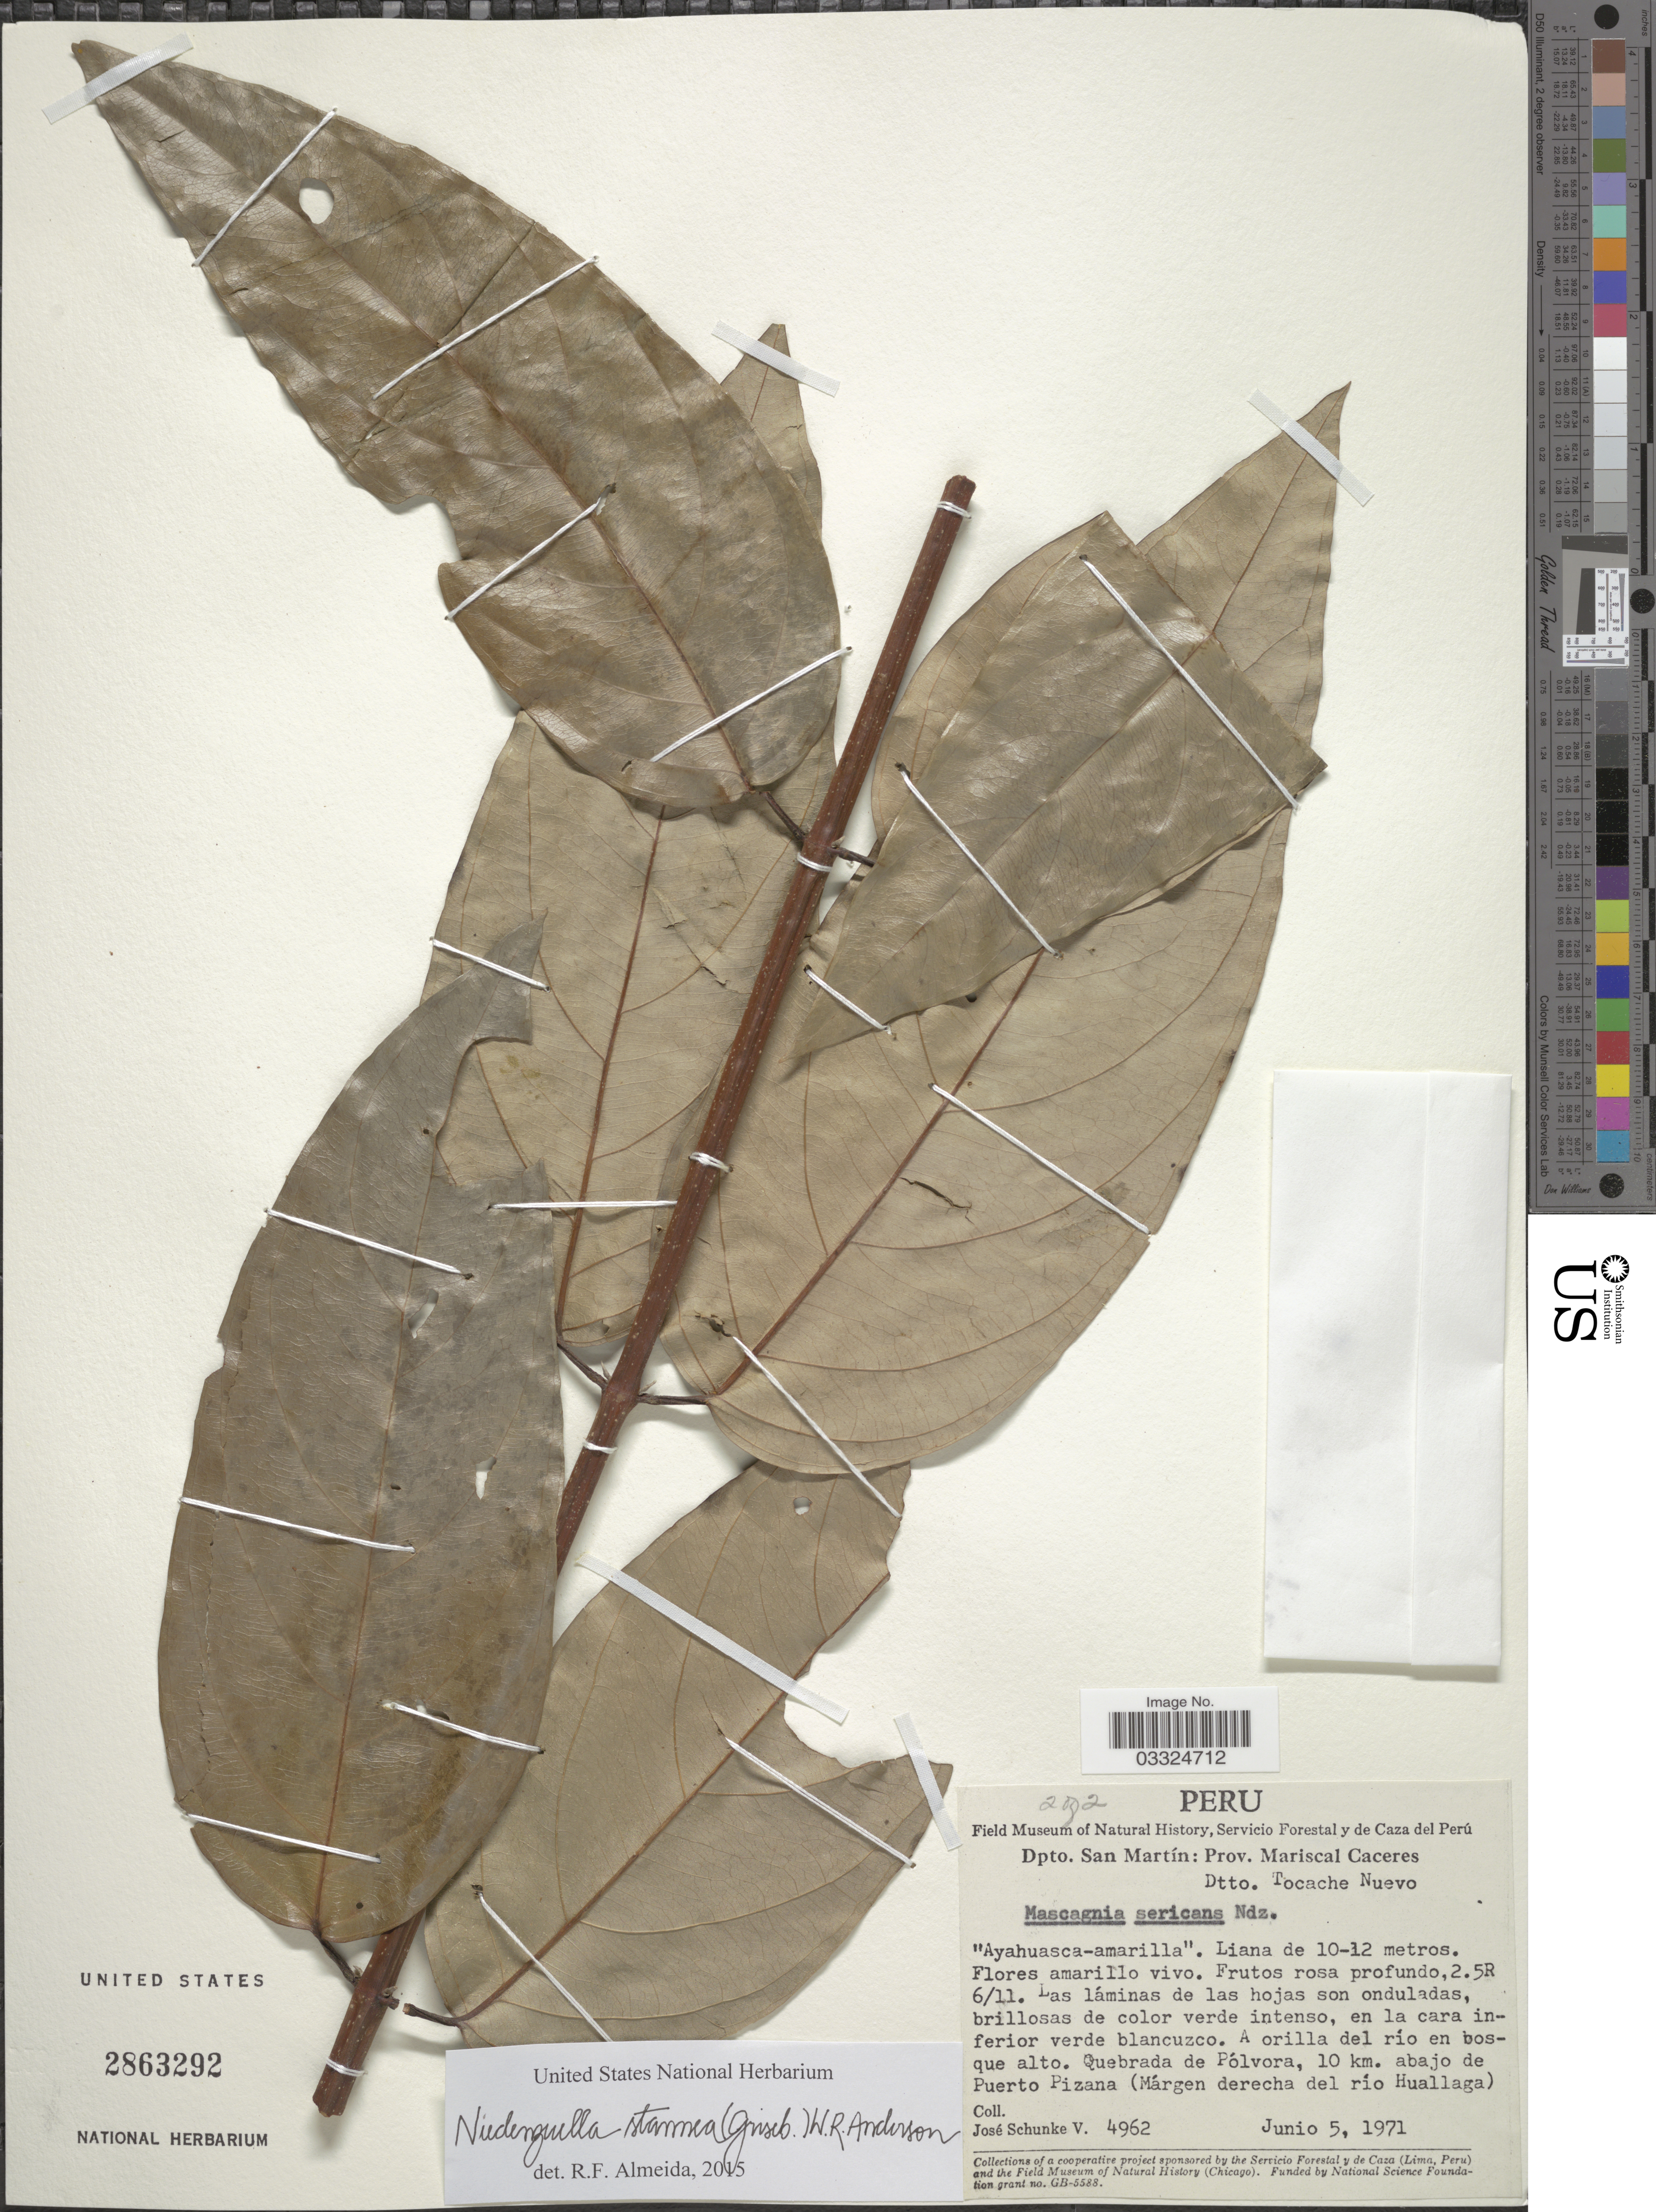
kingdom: Plantae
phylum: Tracheophyta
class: Magnoliopsida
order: Malpighiales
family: Malpighiaceae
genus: Niedenzuella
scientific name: Niedenzuella stannea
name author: (Griseb.) W.R. Anderson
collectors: J. Schunke Vigo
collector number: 4962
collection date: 1971-06-05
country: Peru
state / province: San Martín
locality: Dpto. San Martín: Prov. Mariscal Caceres. Dtto. Tocache Nuevo. A orilla del río en bosque alto. Quebrada de Pólvora, 10 km. abajo de Puerto Pizana (Márgen derecha del río Huallaga).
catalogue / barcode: US 2863292